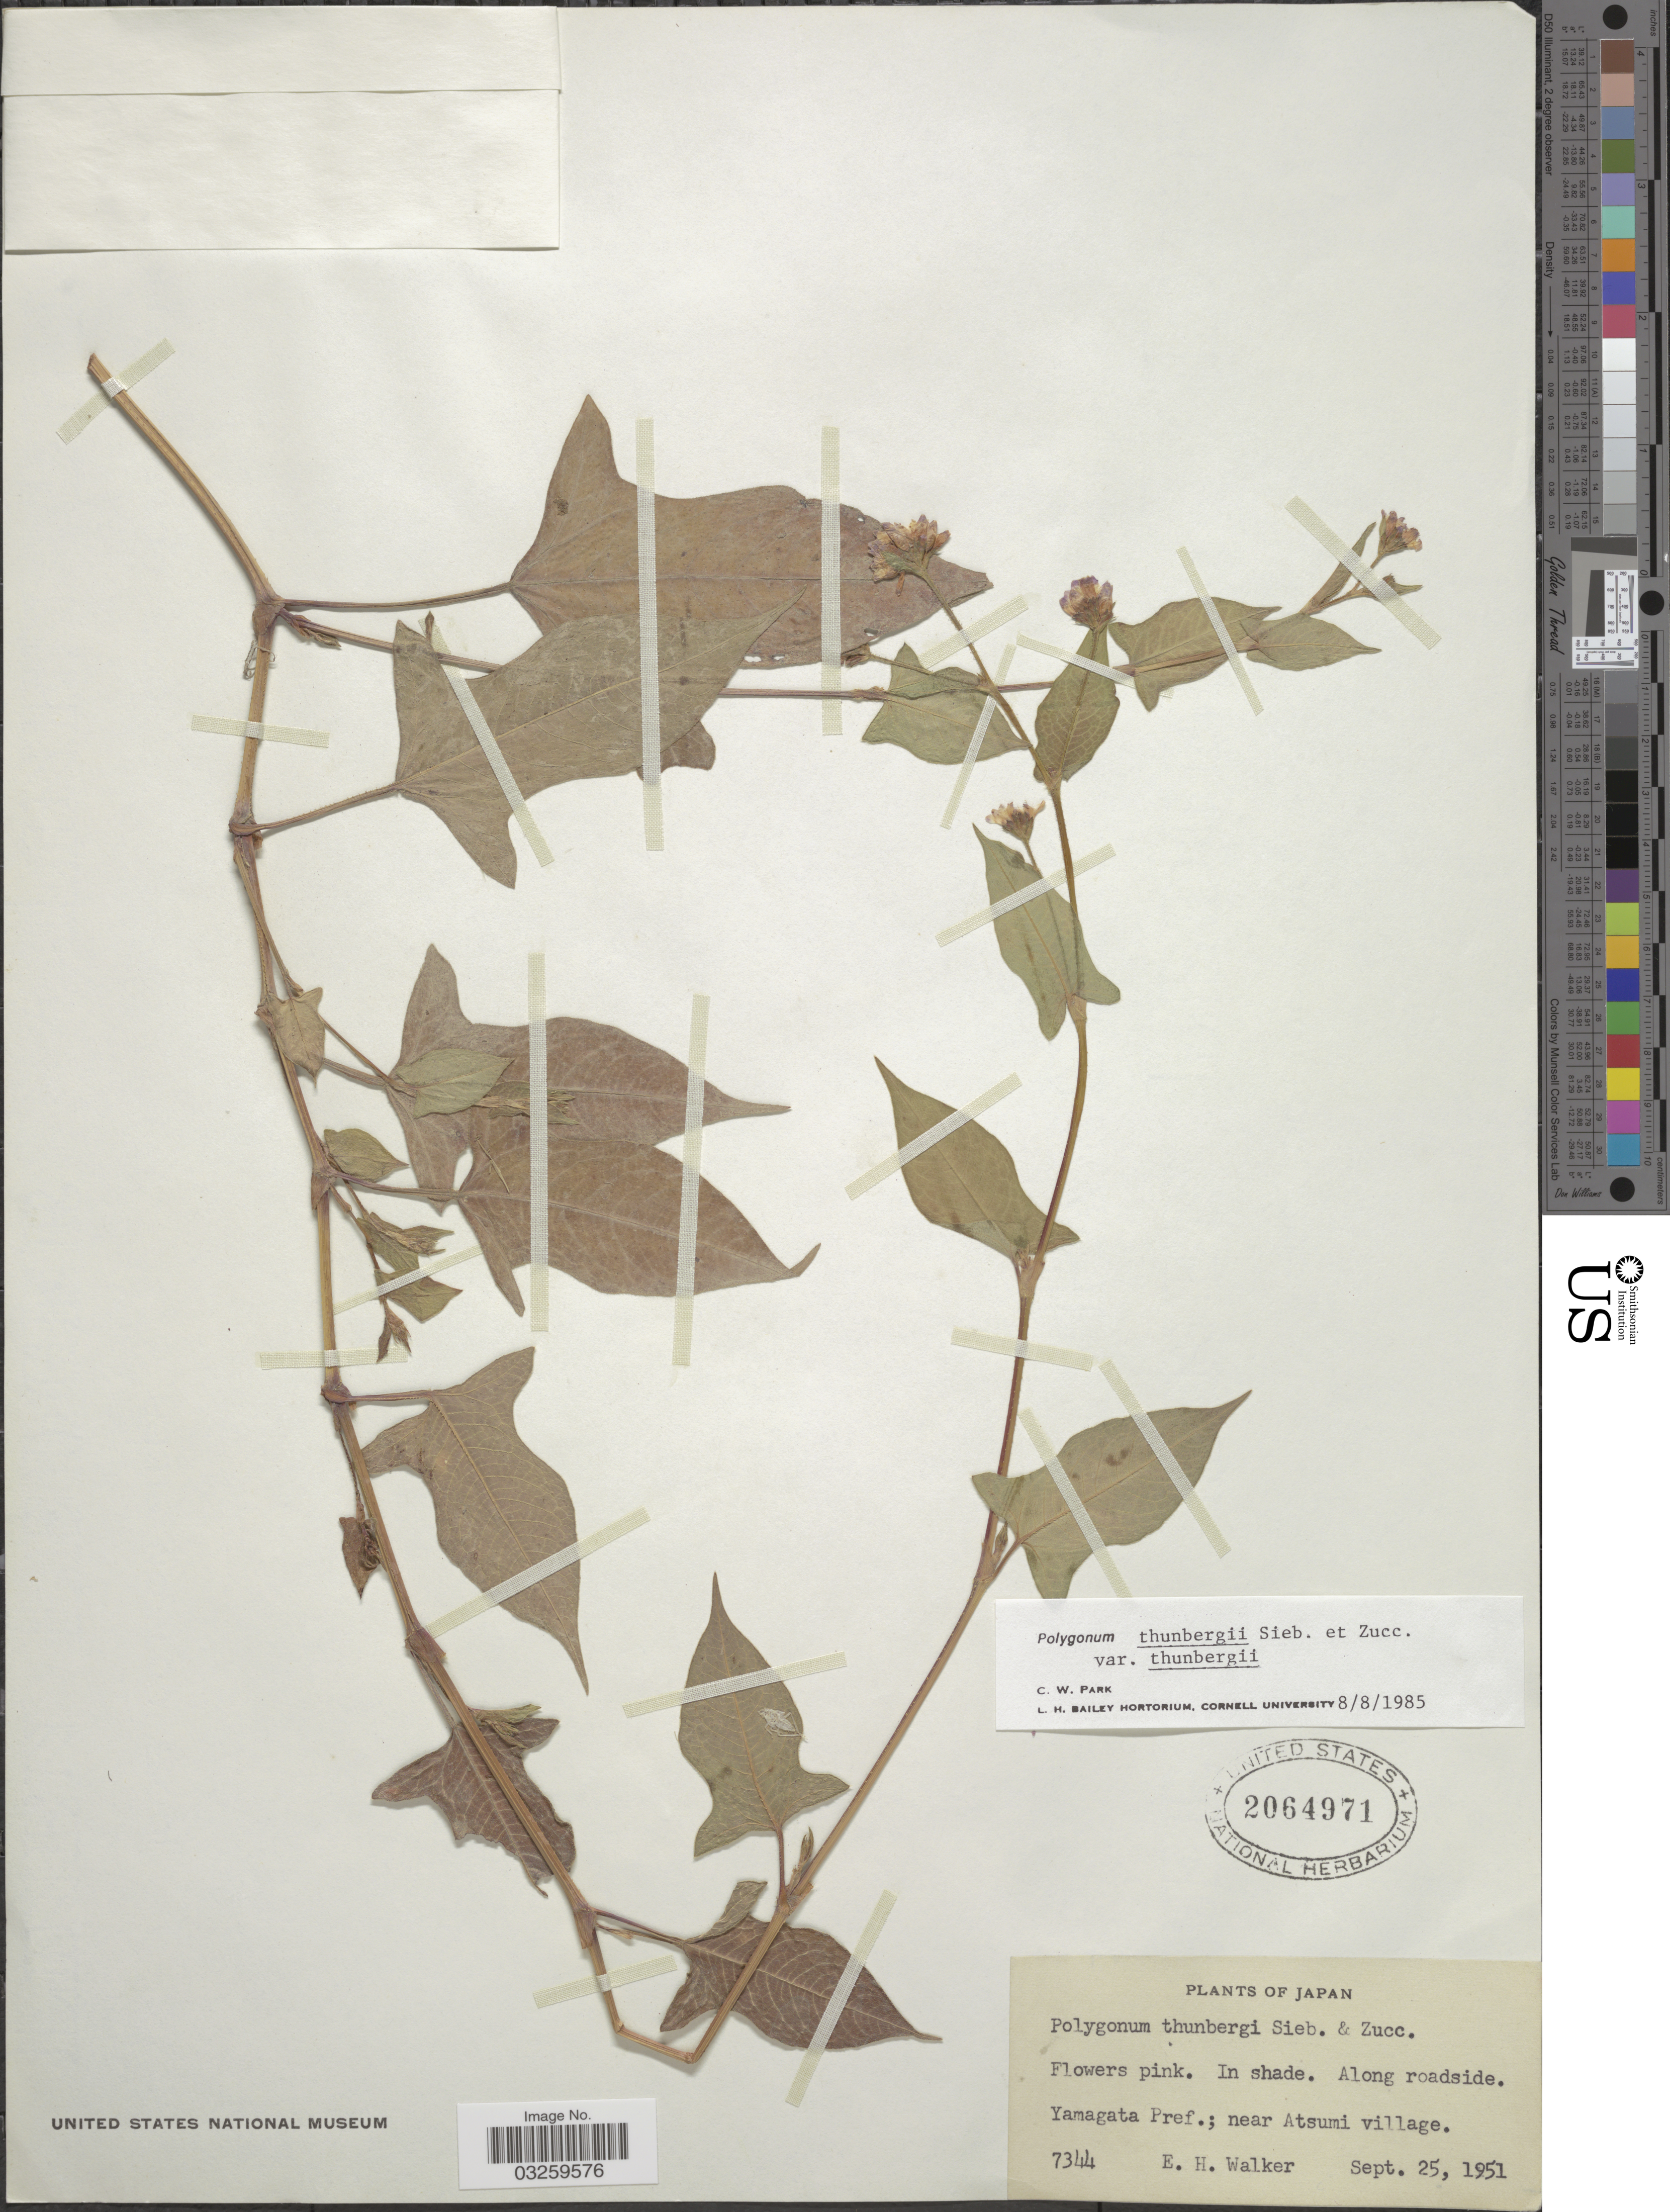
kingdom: Plantae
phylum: Tracheophyta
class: Magnoliopsida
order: Caryophyllales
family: Polygonaceae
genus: Polygonum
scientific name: Polygonum thunbergii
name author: Siebold & Zucc.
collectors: E. H. Walker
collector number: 7344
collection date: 1951-09-25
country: Japan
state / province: Yamagata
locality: Yamagata Pref.; near Atsumi village.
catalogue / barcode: US 2064971